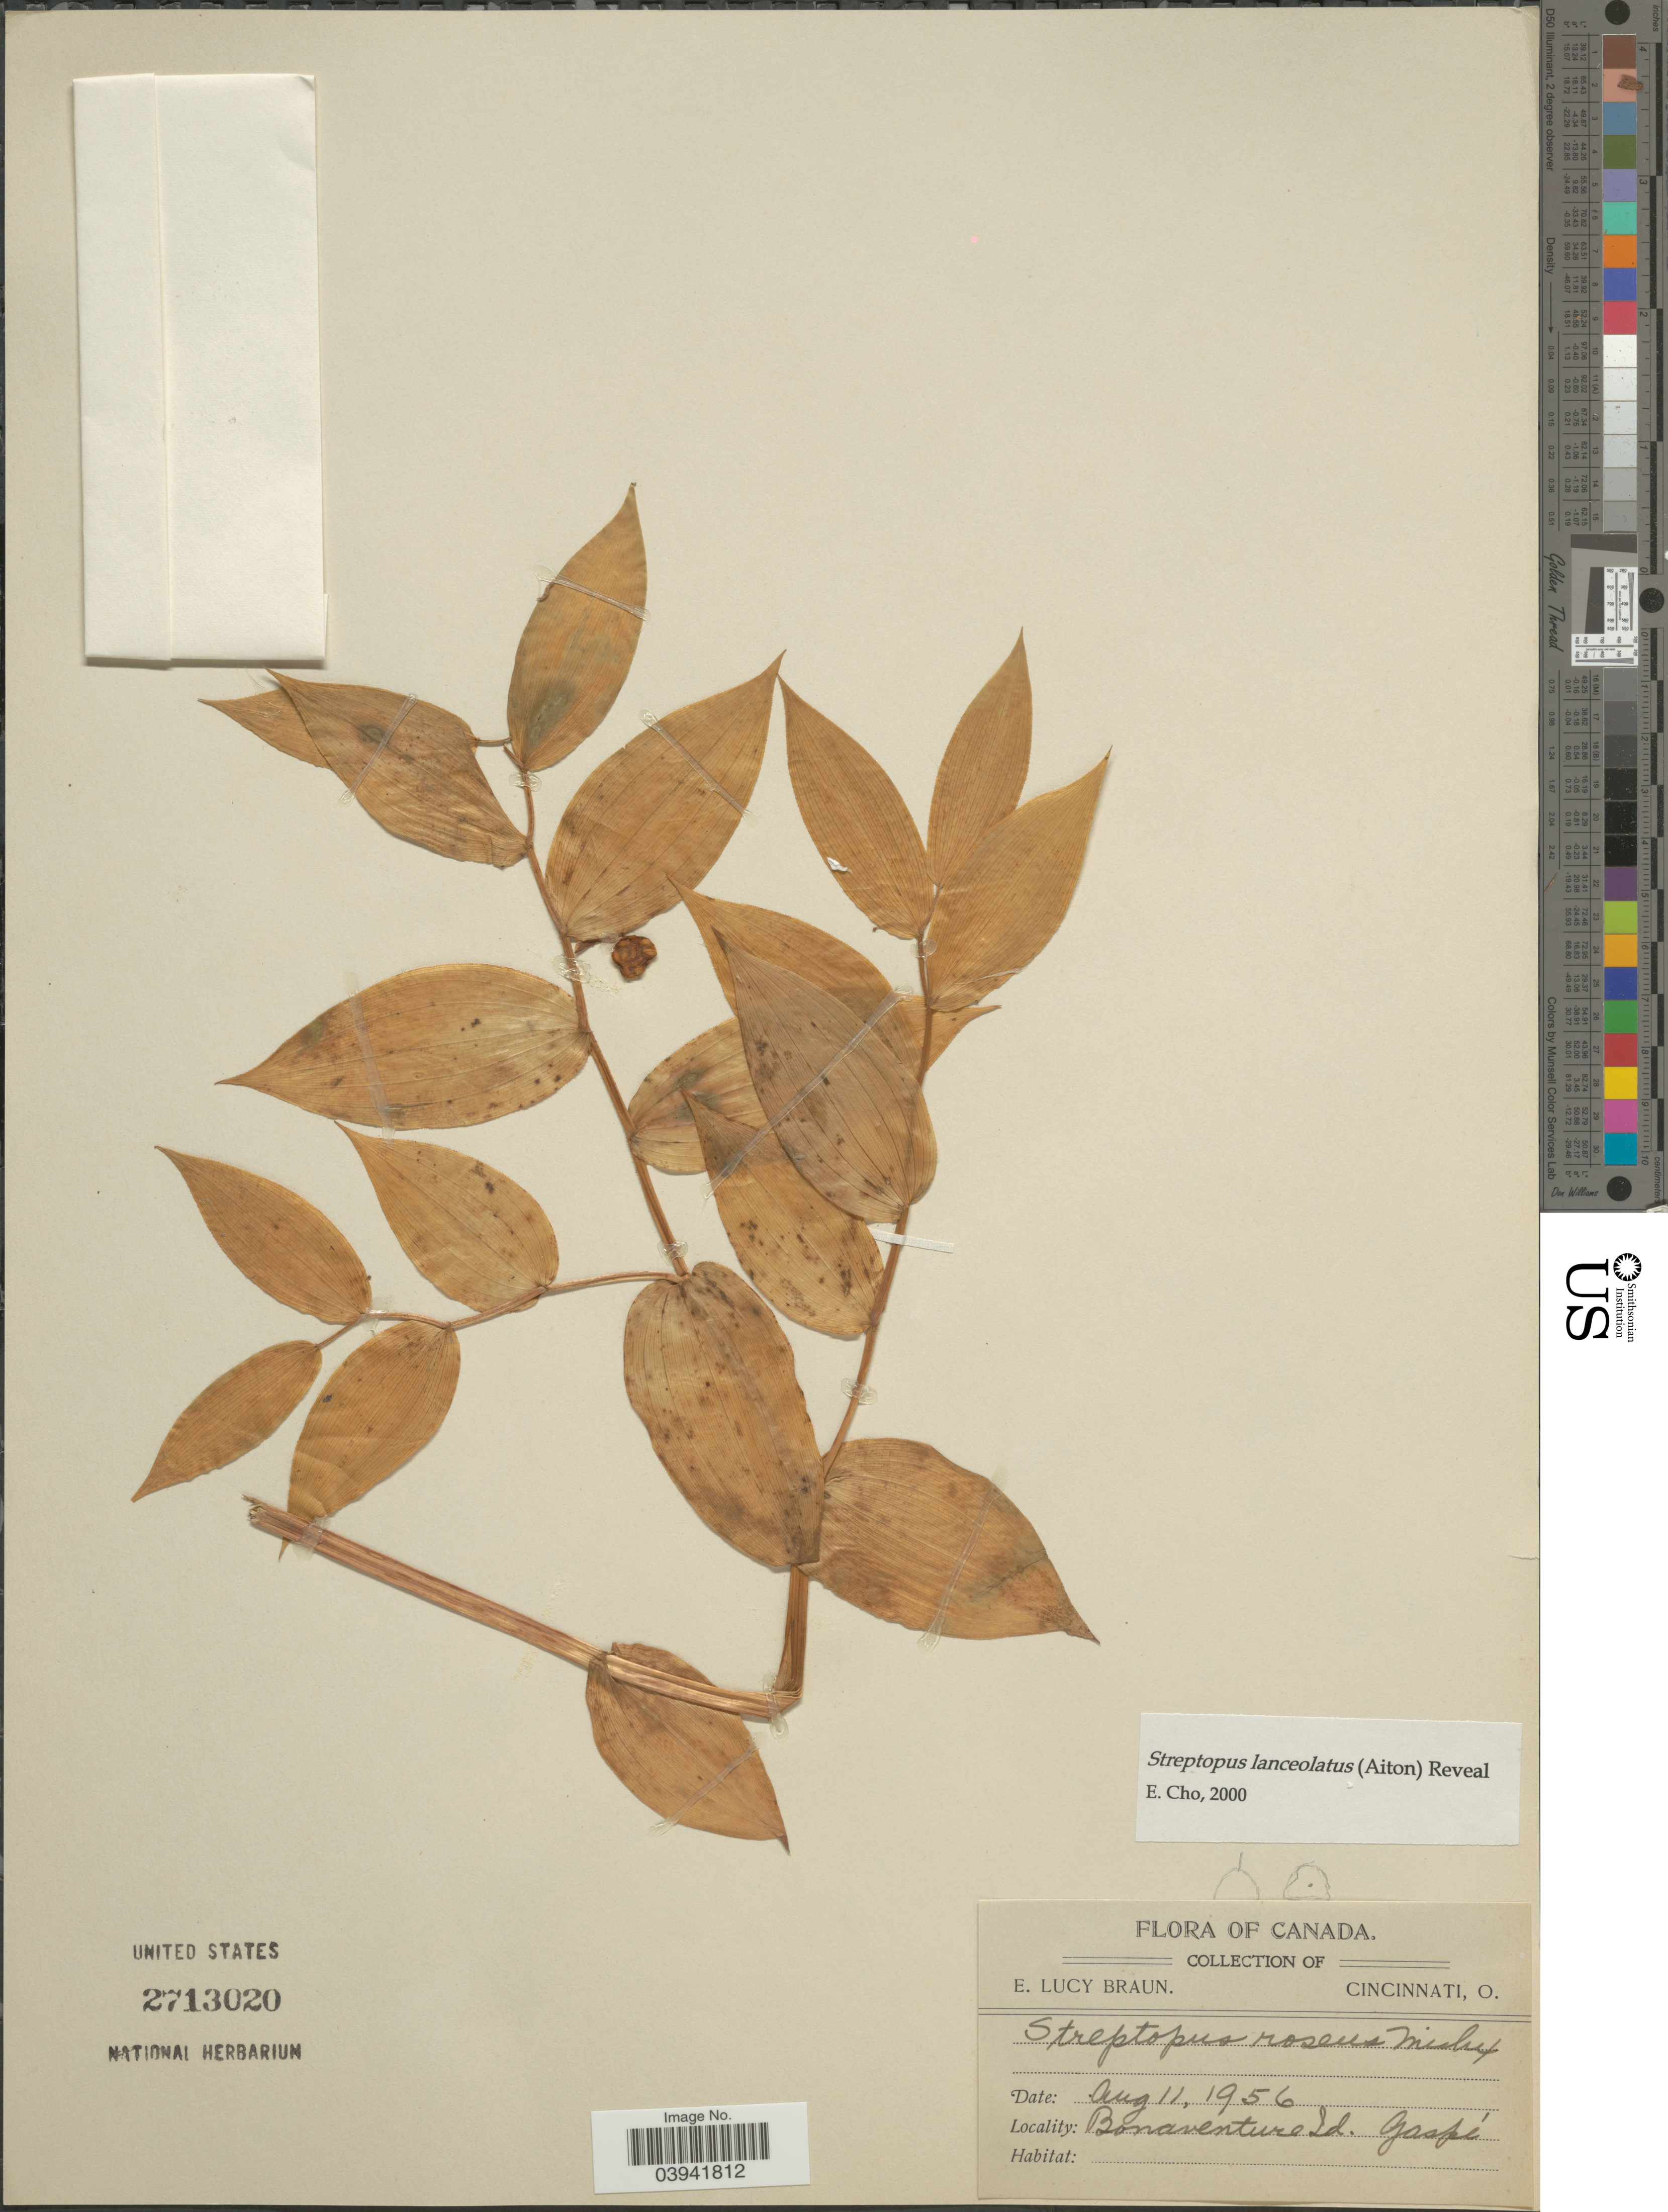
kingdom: Plantae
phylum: Tracheophyta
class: Liliopsida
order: Liliales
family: Liliaceae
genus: Streptopus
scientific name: Streptopus lanceolatus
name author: (Aiton) Reveal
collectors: E. L. Braun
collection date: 1956-08-11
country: United States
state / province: Idaho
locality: Bonaventure. Gaspé.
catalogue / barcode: US 2713020